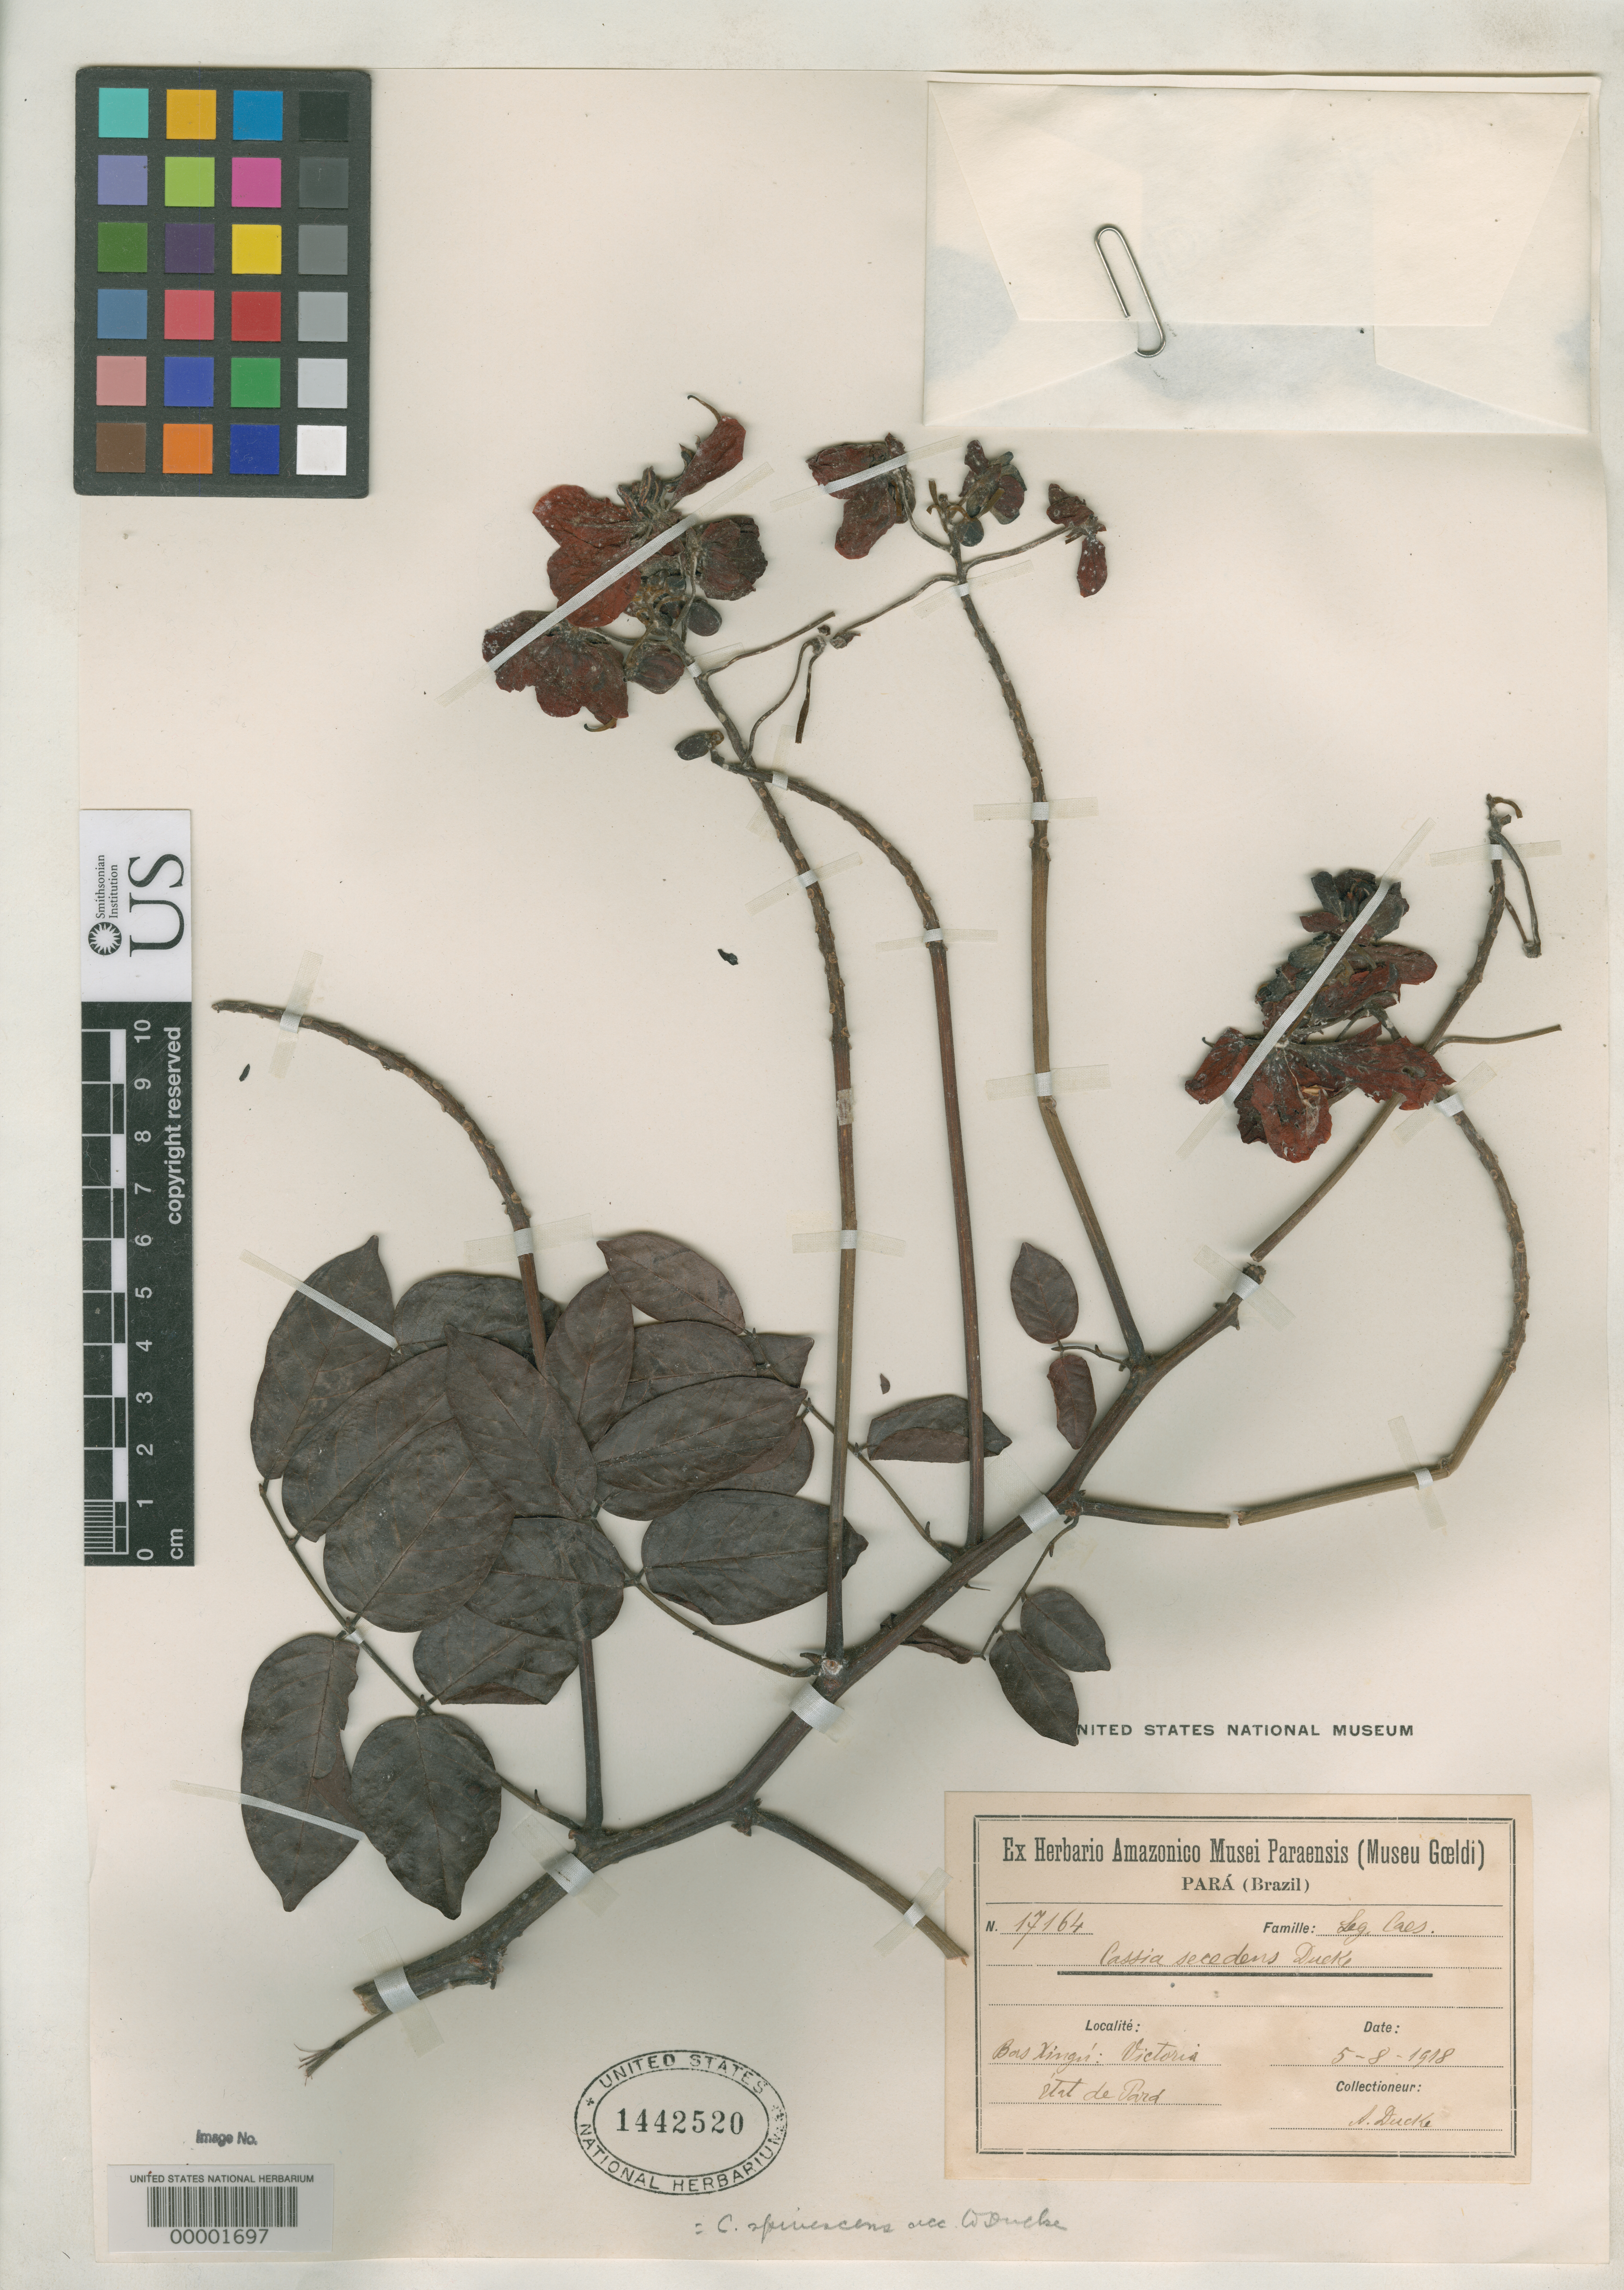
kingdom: Plantae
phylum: Tracheophyta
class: Magnoliopsida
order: Fabales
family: Fabaceae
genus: Cassia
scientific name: Cassia secedens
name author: Ducke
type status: Isosyntype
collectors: A. Ducke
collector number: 17164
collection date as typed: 05 Aug 1918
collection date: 1918-08-05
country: Brazil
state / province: Minas Gerais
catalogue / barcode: US 1442520